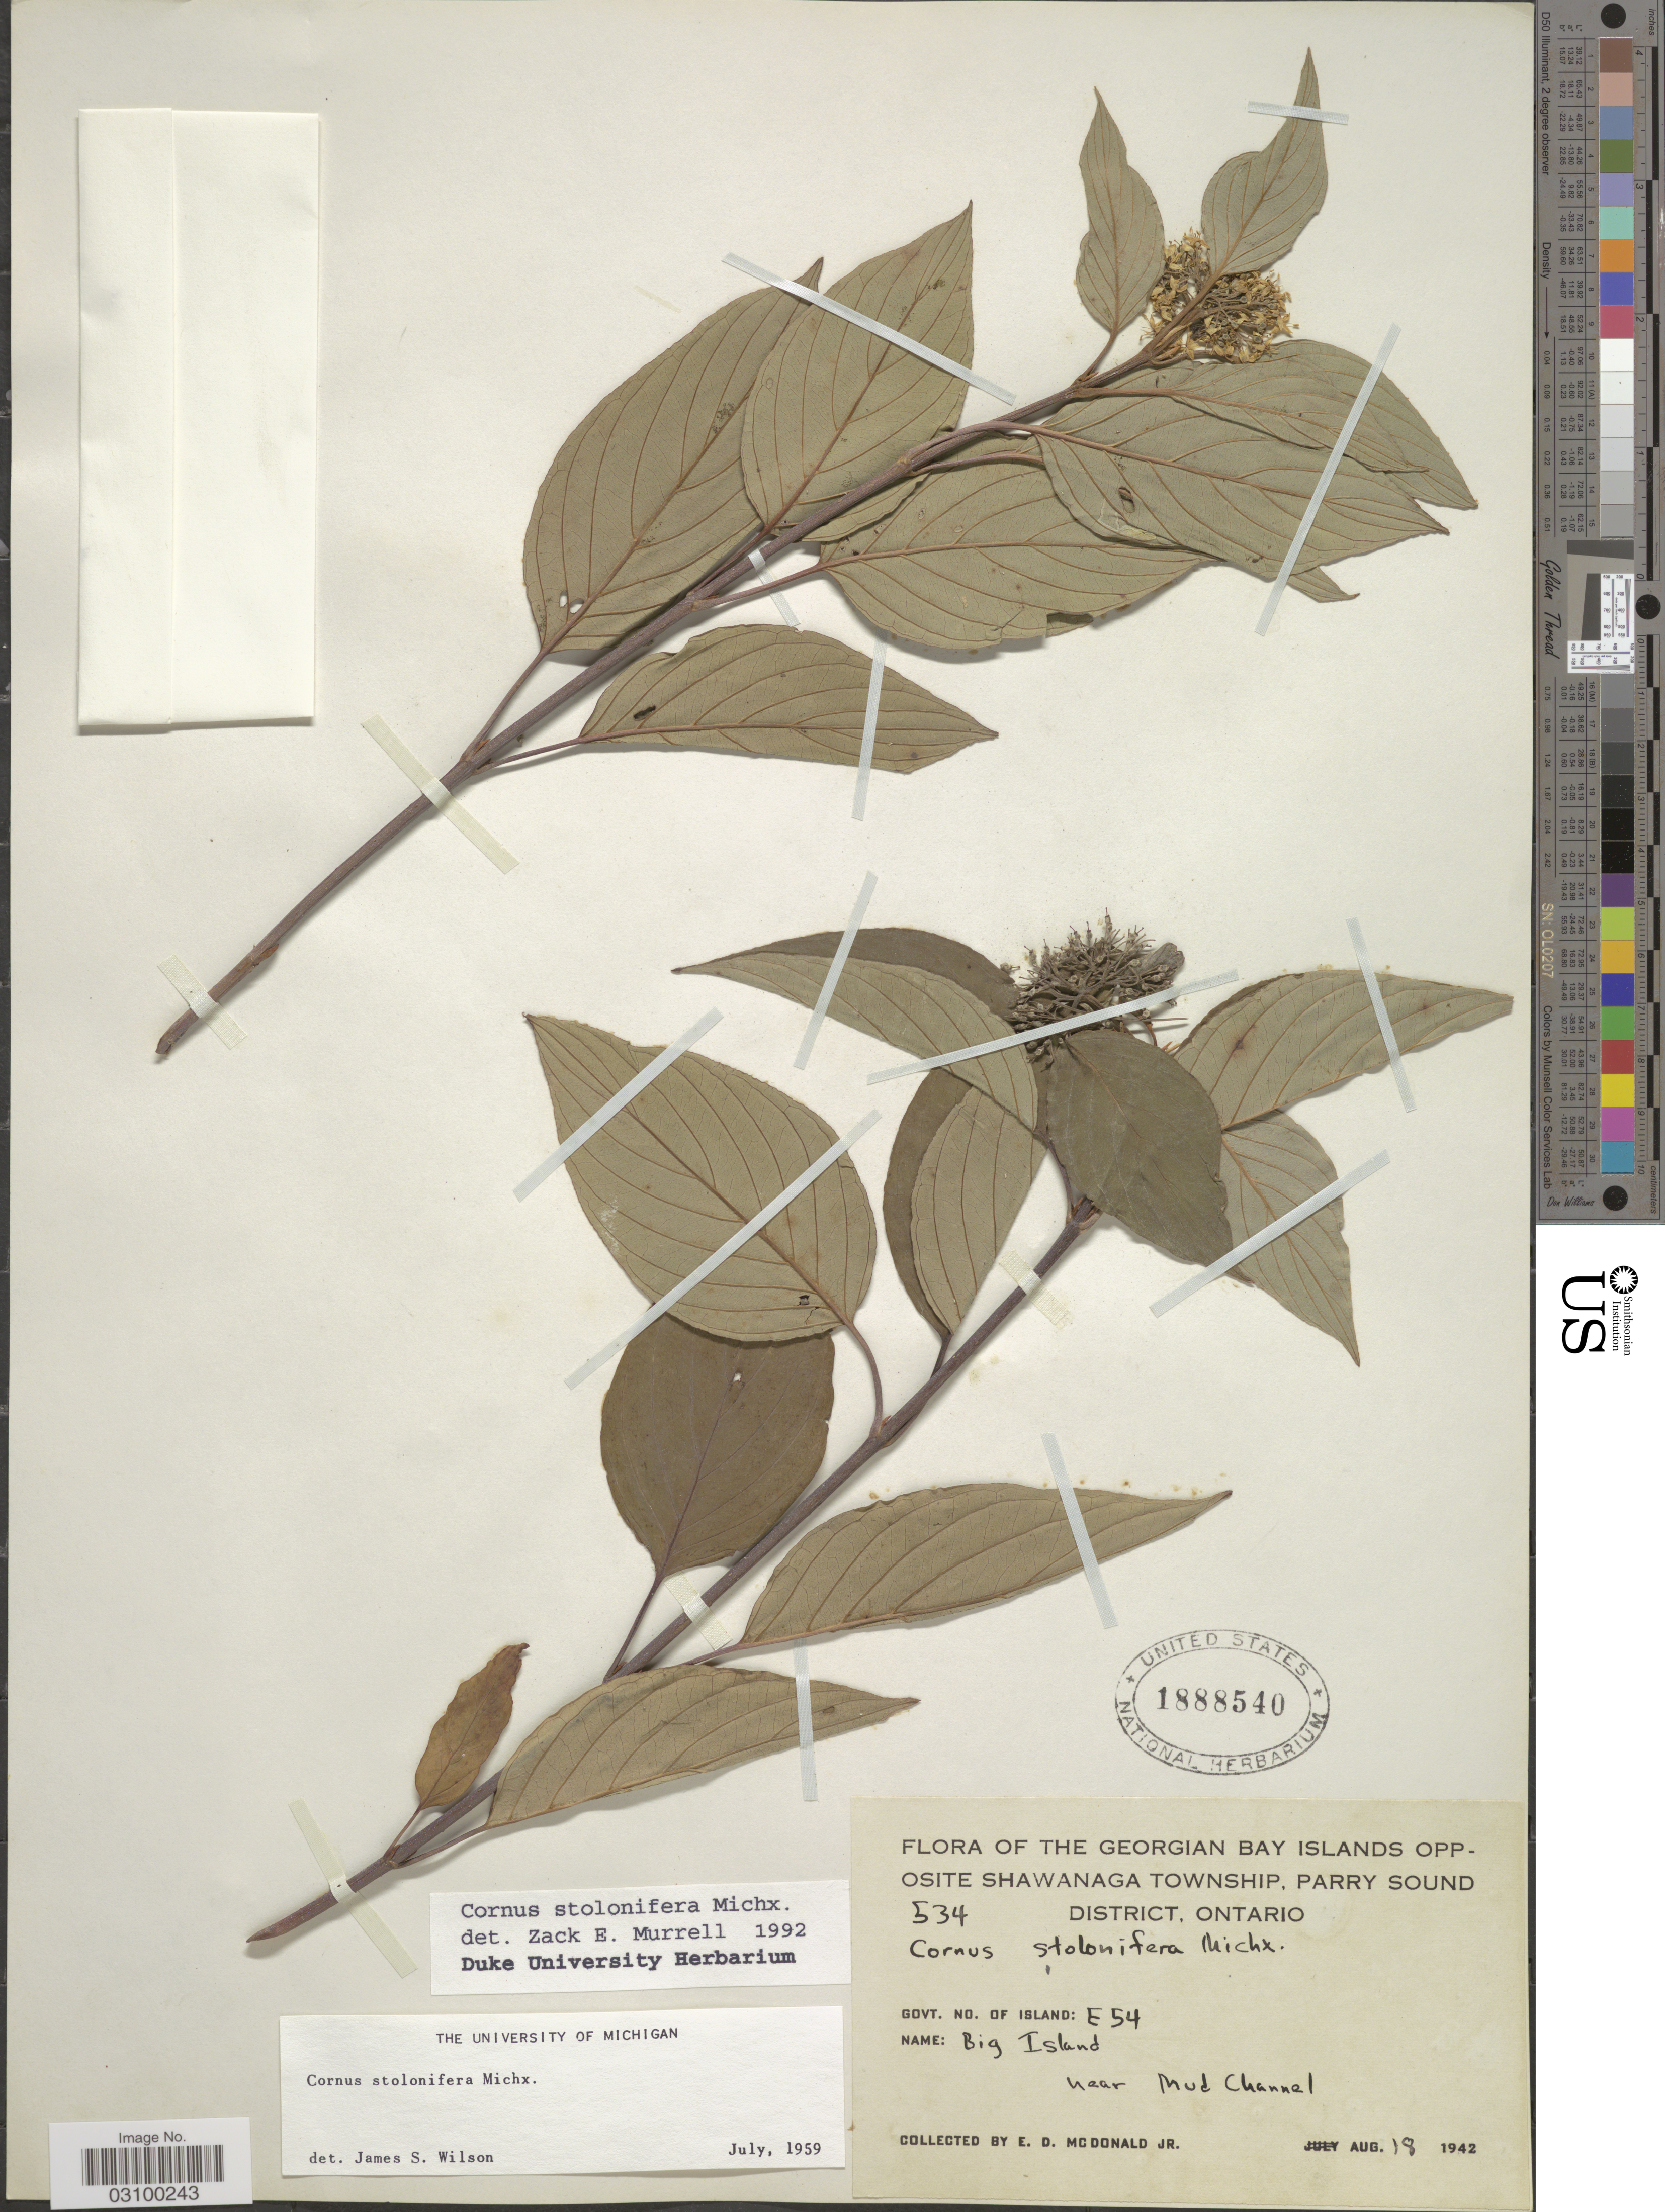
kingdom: Plantae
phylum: Tracheophyta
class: Magnoliopsida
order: Cornales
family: Cornaceae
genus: Cornus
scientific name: Cornus sericea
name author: L.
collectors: E. D. McDonald Jr.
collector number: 534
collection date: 1942-08-18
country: Canada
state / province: Ontario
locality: The Georgian Bay Islands Opposite Shawanaga Township, Parry Sound District. E54. Big Island near Mud Channel.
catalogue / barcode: US 1888540